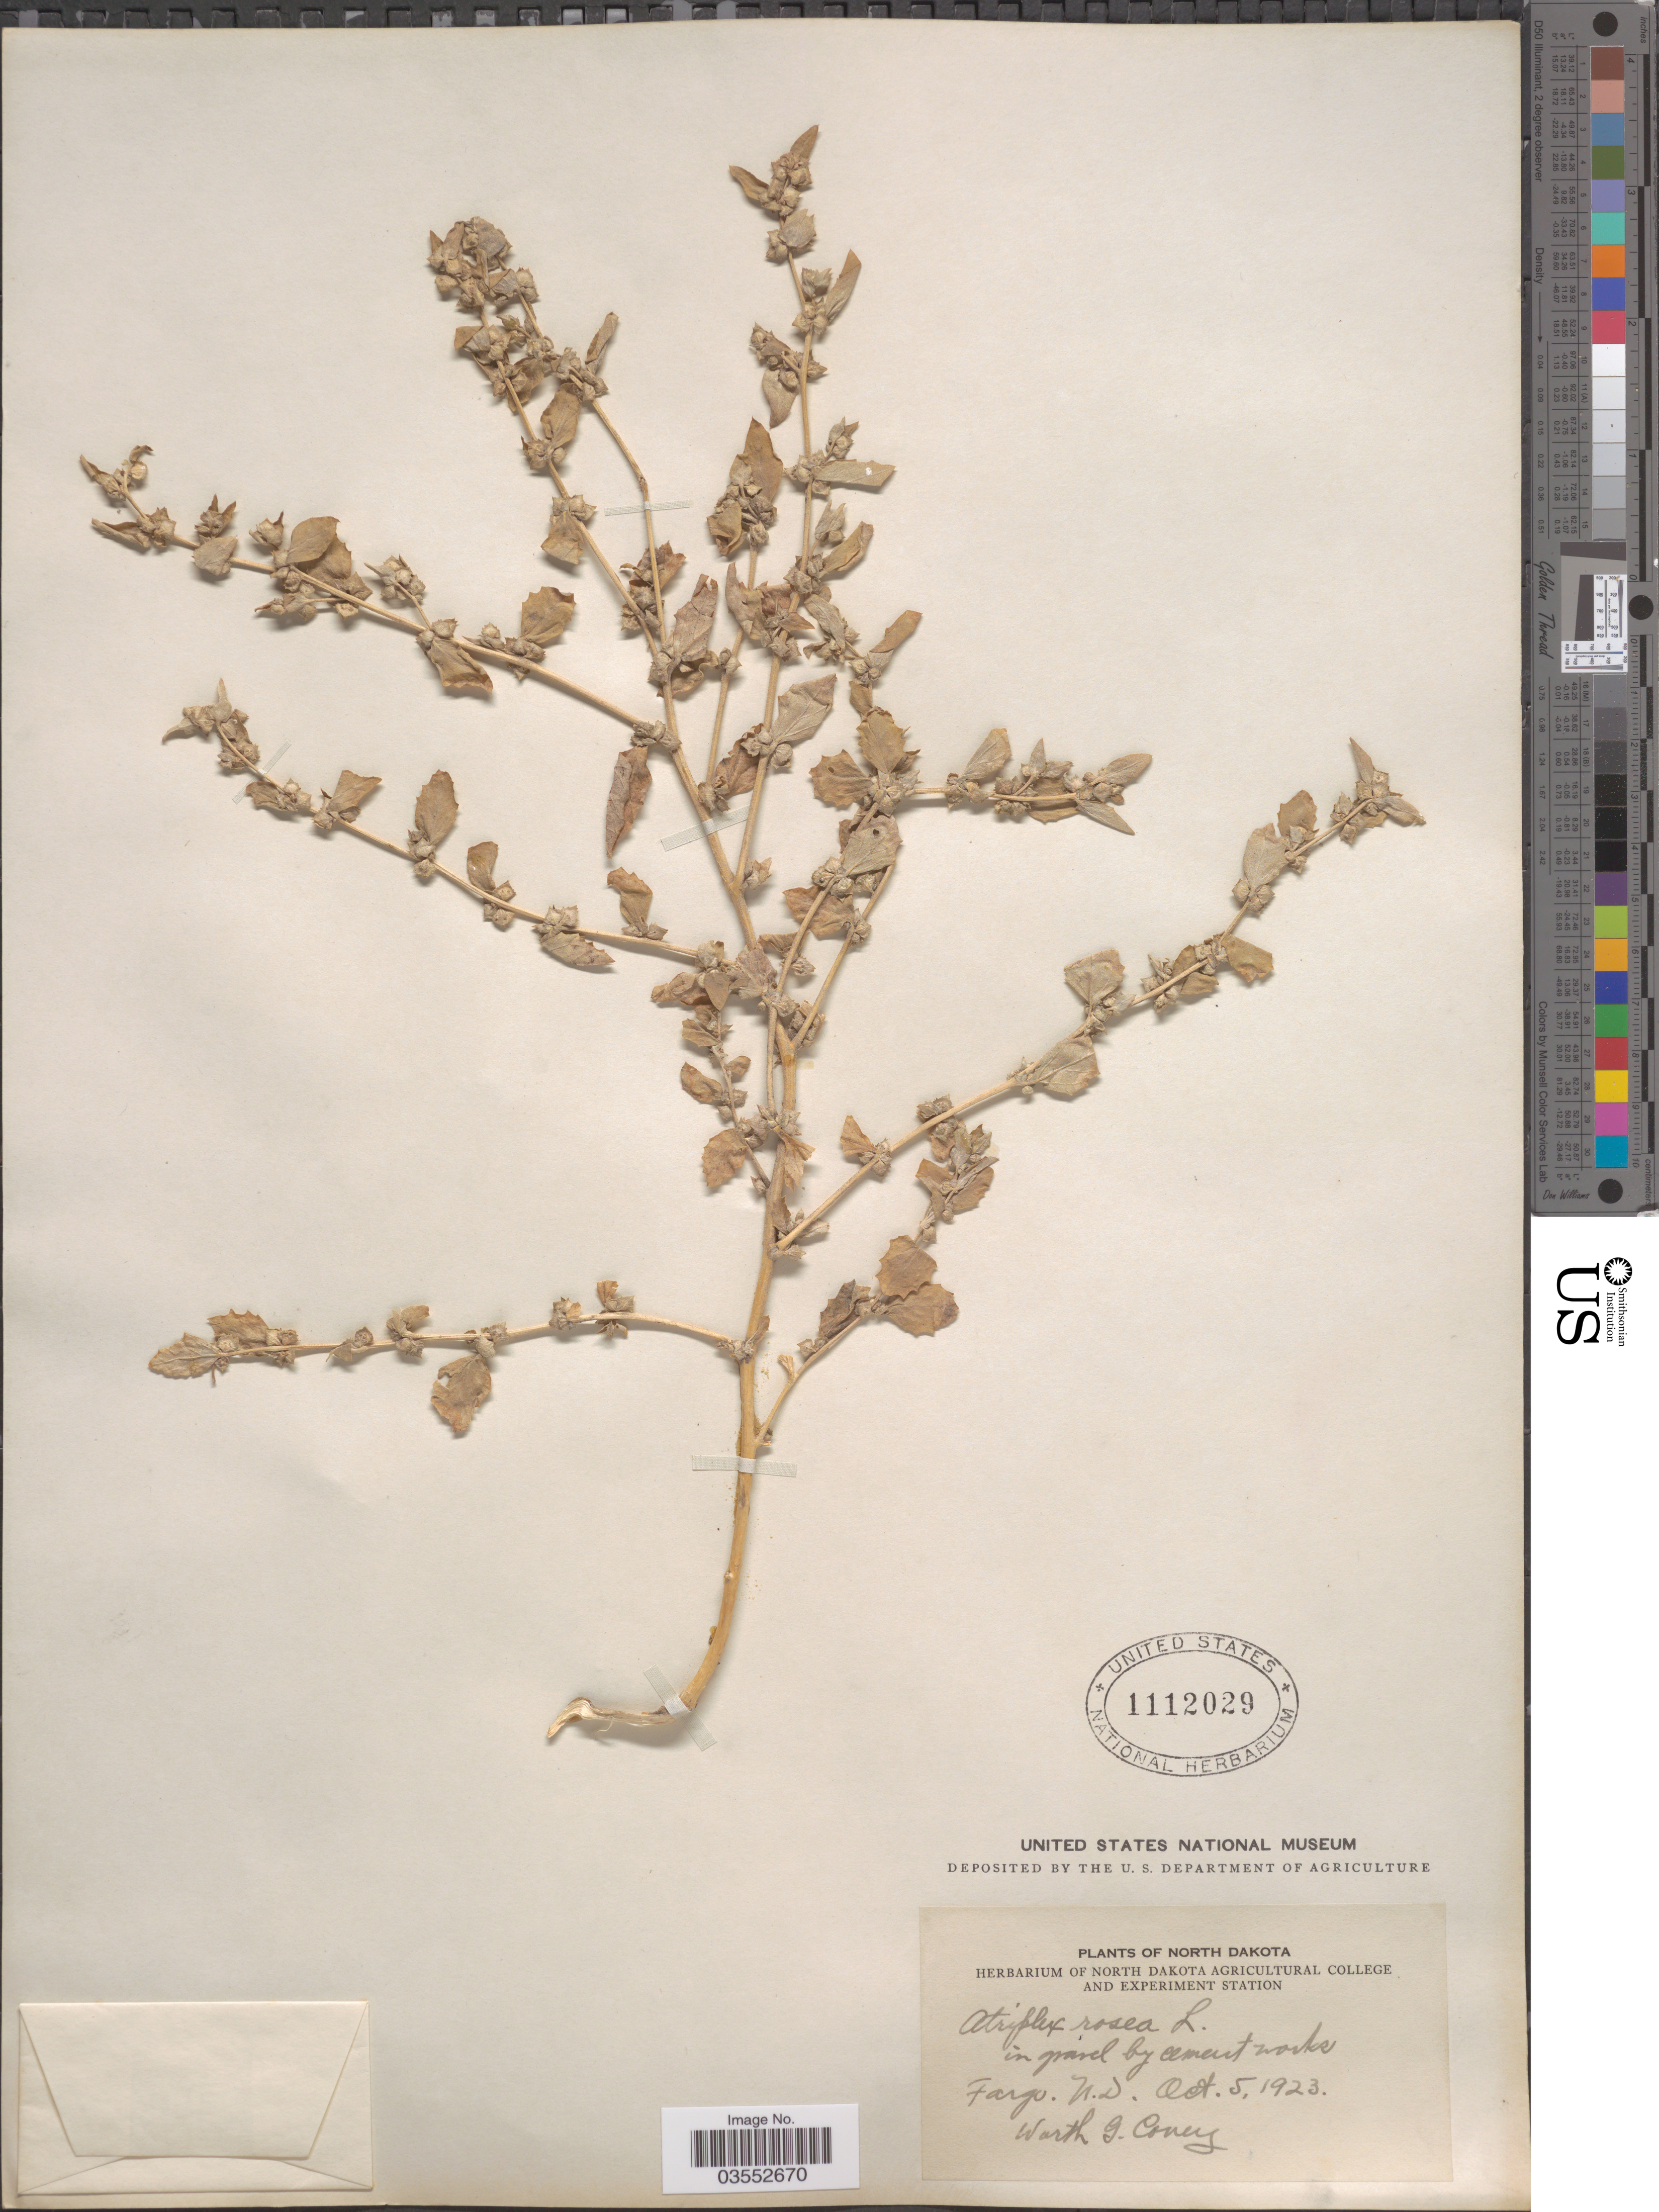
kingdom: Plantae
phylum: Tracheophyta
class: Magnoliopsida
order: Caryophyllales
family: Amaranthaceae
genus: Atriplex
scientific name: Atriplex rosea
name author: L.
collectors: W. Coney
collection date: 1923-10-05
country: United States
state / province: North Dakota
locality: Fargo.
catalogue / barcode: US 1112029